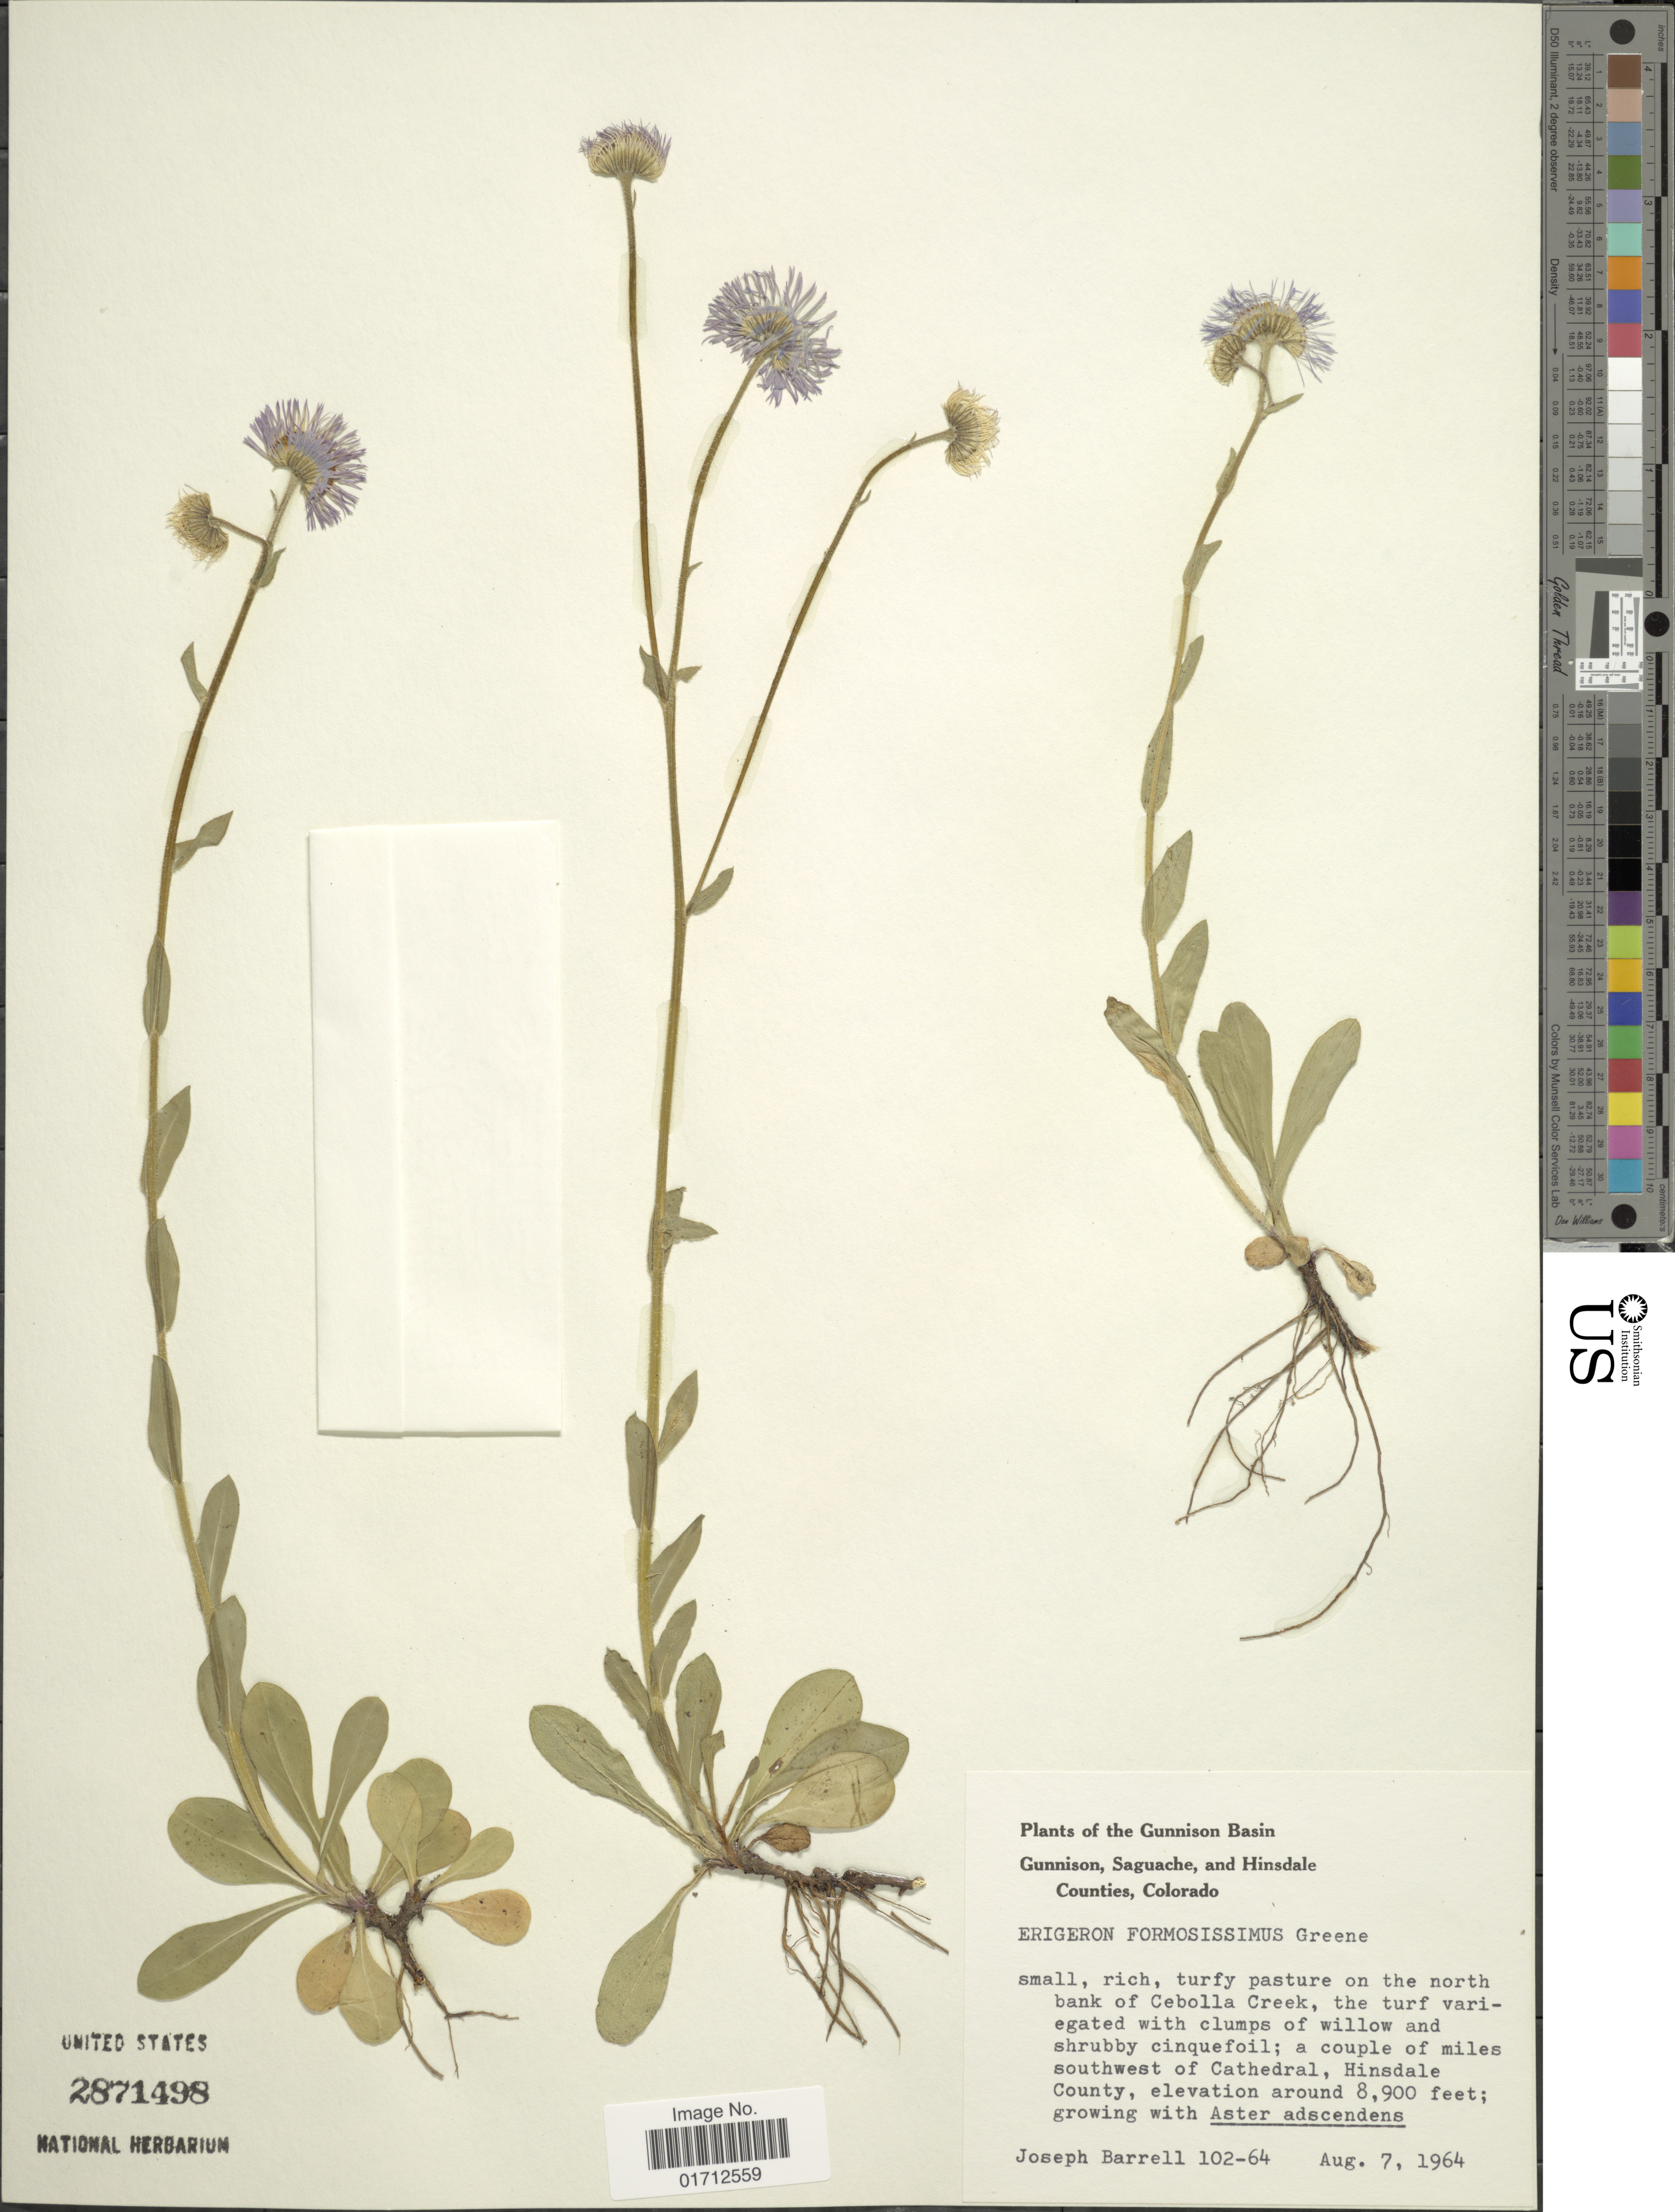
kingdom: Plantae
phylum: Tracheophyta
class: Magnoliopsida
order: Asterales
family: Asteraceae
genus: Erigeron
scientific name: Erigeron formosissimus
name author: Greene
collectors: J. Barrell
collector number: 102-64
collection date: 1964-08-07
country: United States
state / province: Colorado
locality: The Gunnison Basin Gunnison, Saguache, and Hinsdale Counties,on the north of Cebolla Creek, a couple of miles southwest of Catherdal, Hinsdale County.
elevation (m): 2713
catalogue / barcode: US 2871498